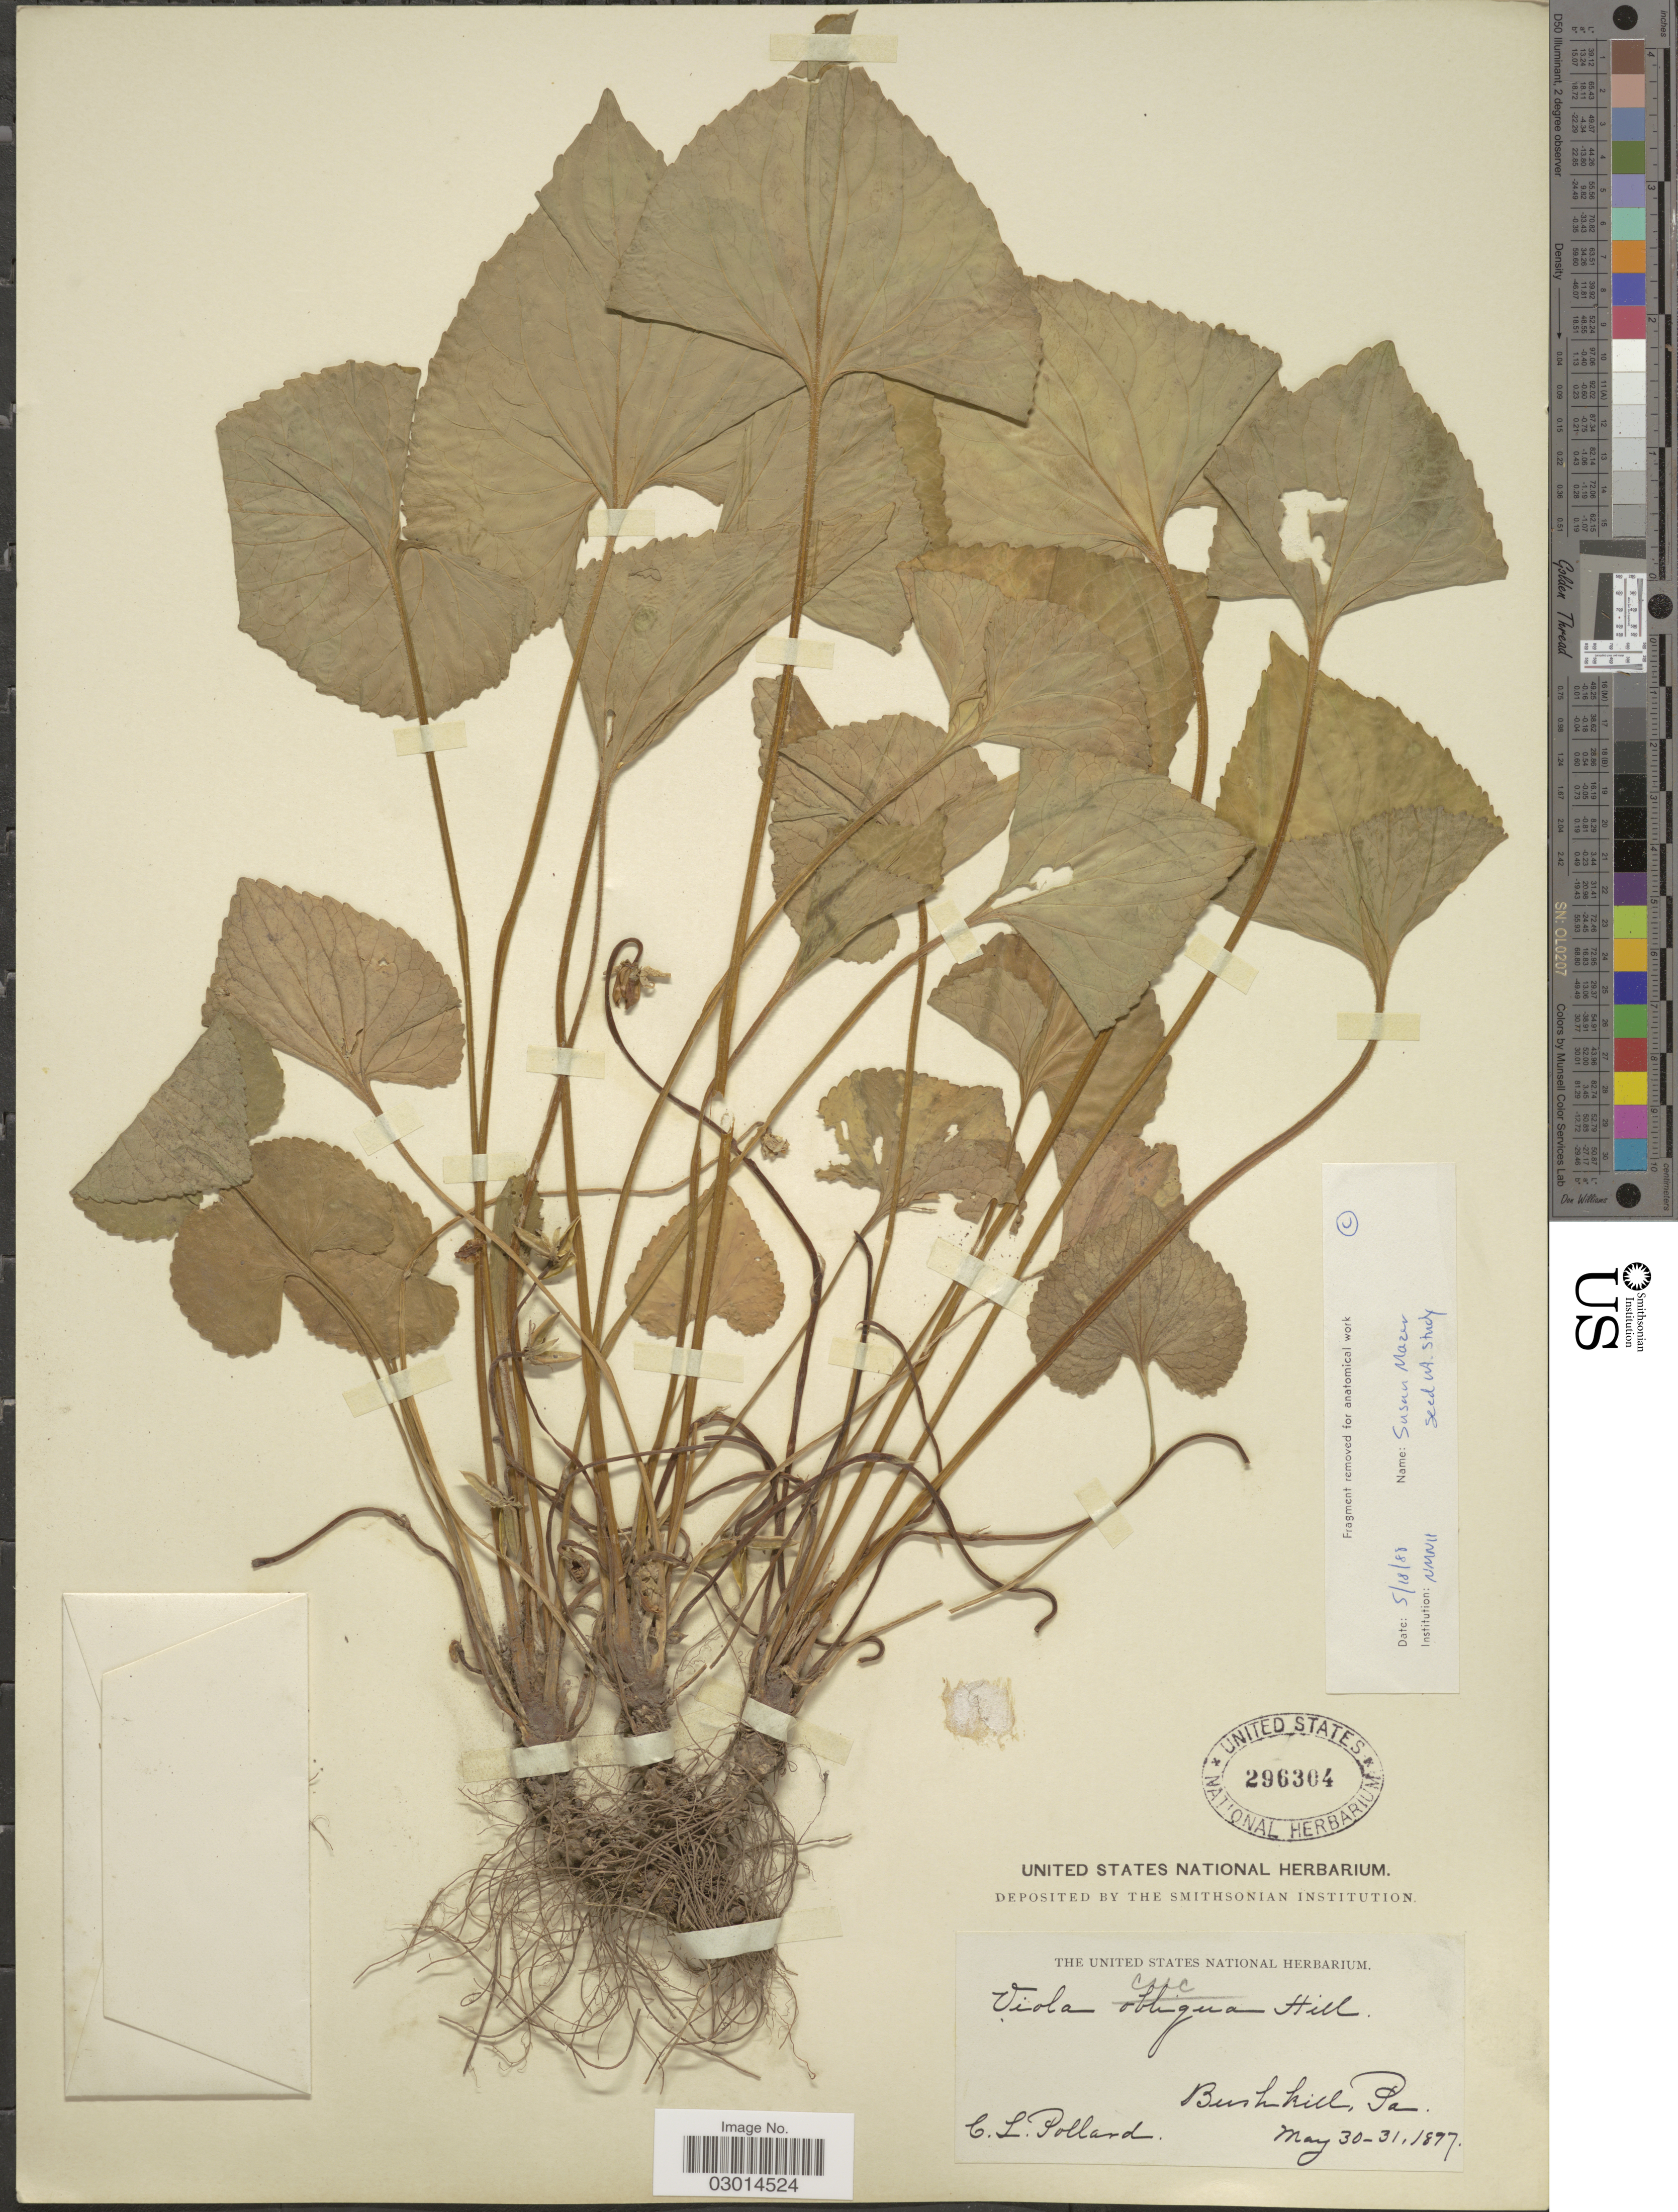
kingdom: Plantae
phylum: Tracheophyta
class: Magnoliopsida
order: Malpighiales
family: Violaceae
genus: Viola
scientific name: Viola cucullata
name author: Aiton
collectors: C. L. Pollard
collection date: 1897-05-30/1897-05-31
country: United States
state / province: Pennsylvania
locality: Bushkill.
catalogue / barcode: US 296304